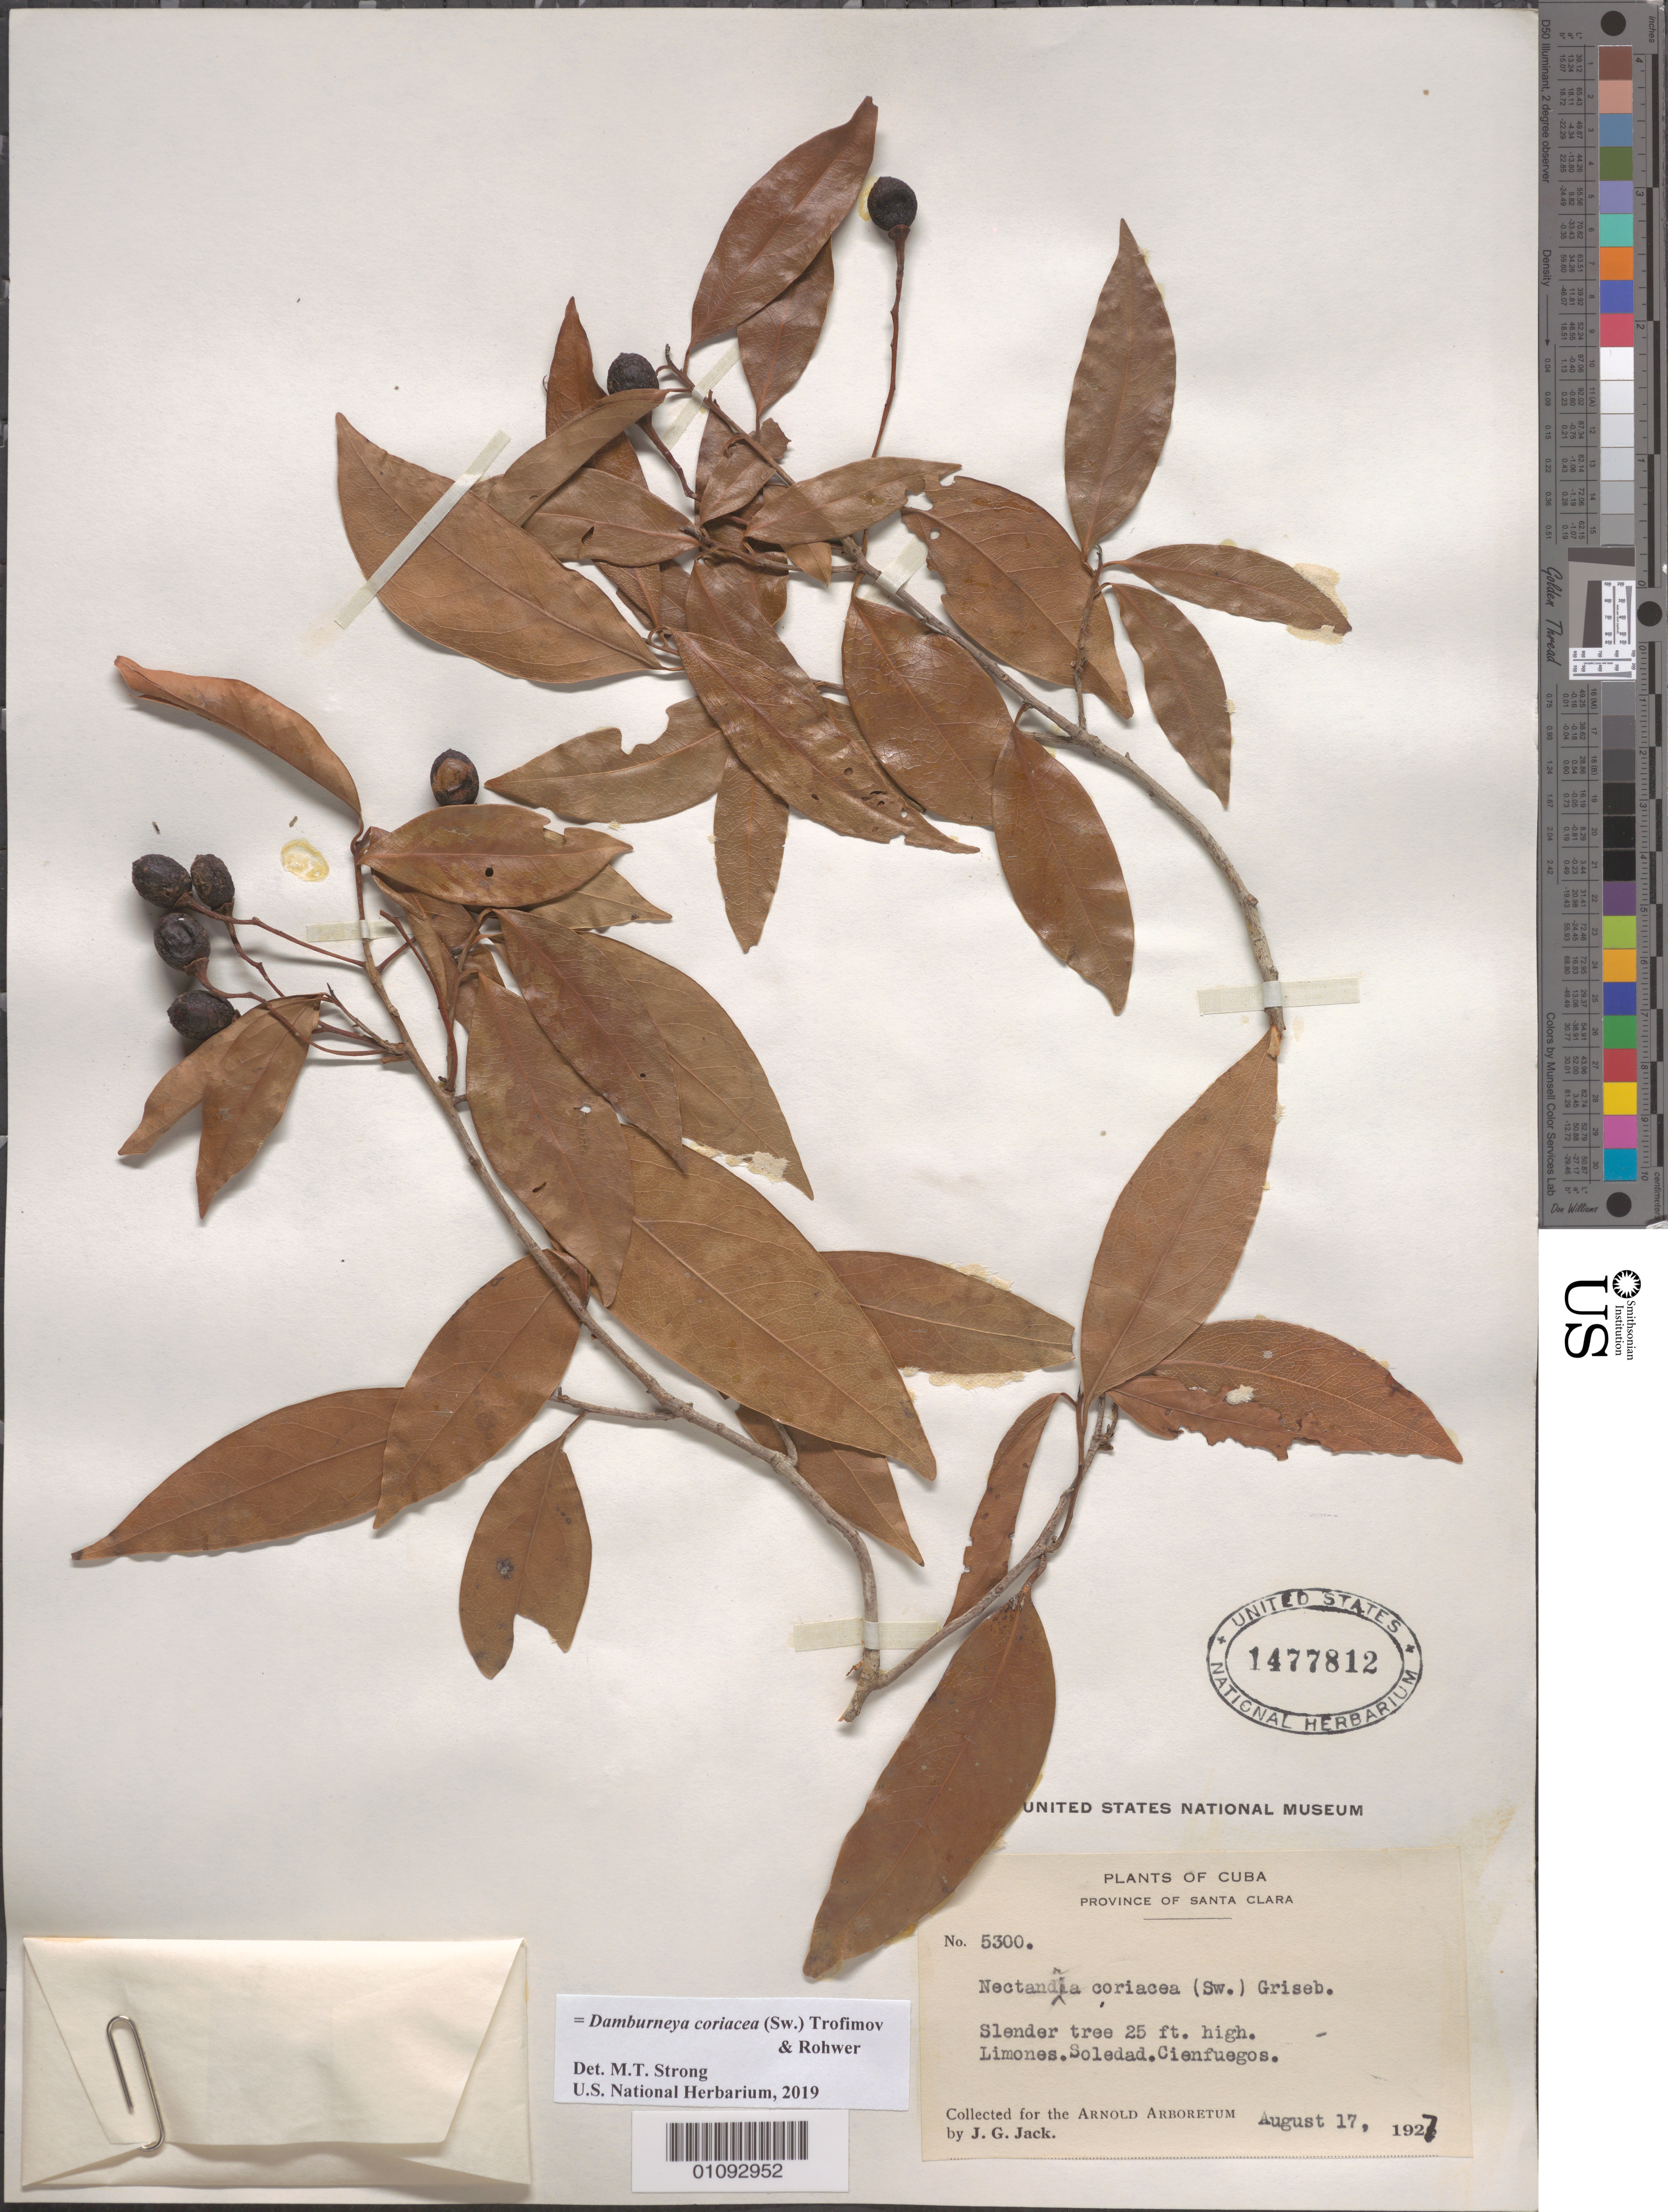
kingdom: Plantae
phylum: Tracheophyta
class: Magnoliopsida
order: Laurales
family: Lauraceae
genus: Damburneya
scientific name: Damburneya coriacea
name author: (Sw.) Trofimov & Rohwer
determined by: Strong, M. T., (US), Smithsonian Institution - National Museum of Natural History (UNITED STATES)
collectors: J. G. Jack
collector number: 5300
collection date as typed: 17 Aug 1927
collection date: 1927-08-17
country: Cuba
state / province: Cienfuegos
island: Cuba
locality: Limones, soledad, Cienfuegos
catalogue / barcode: US 1477812